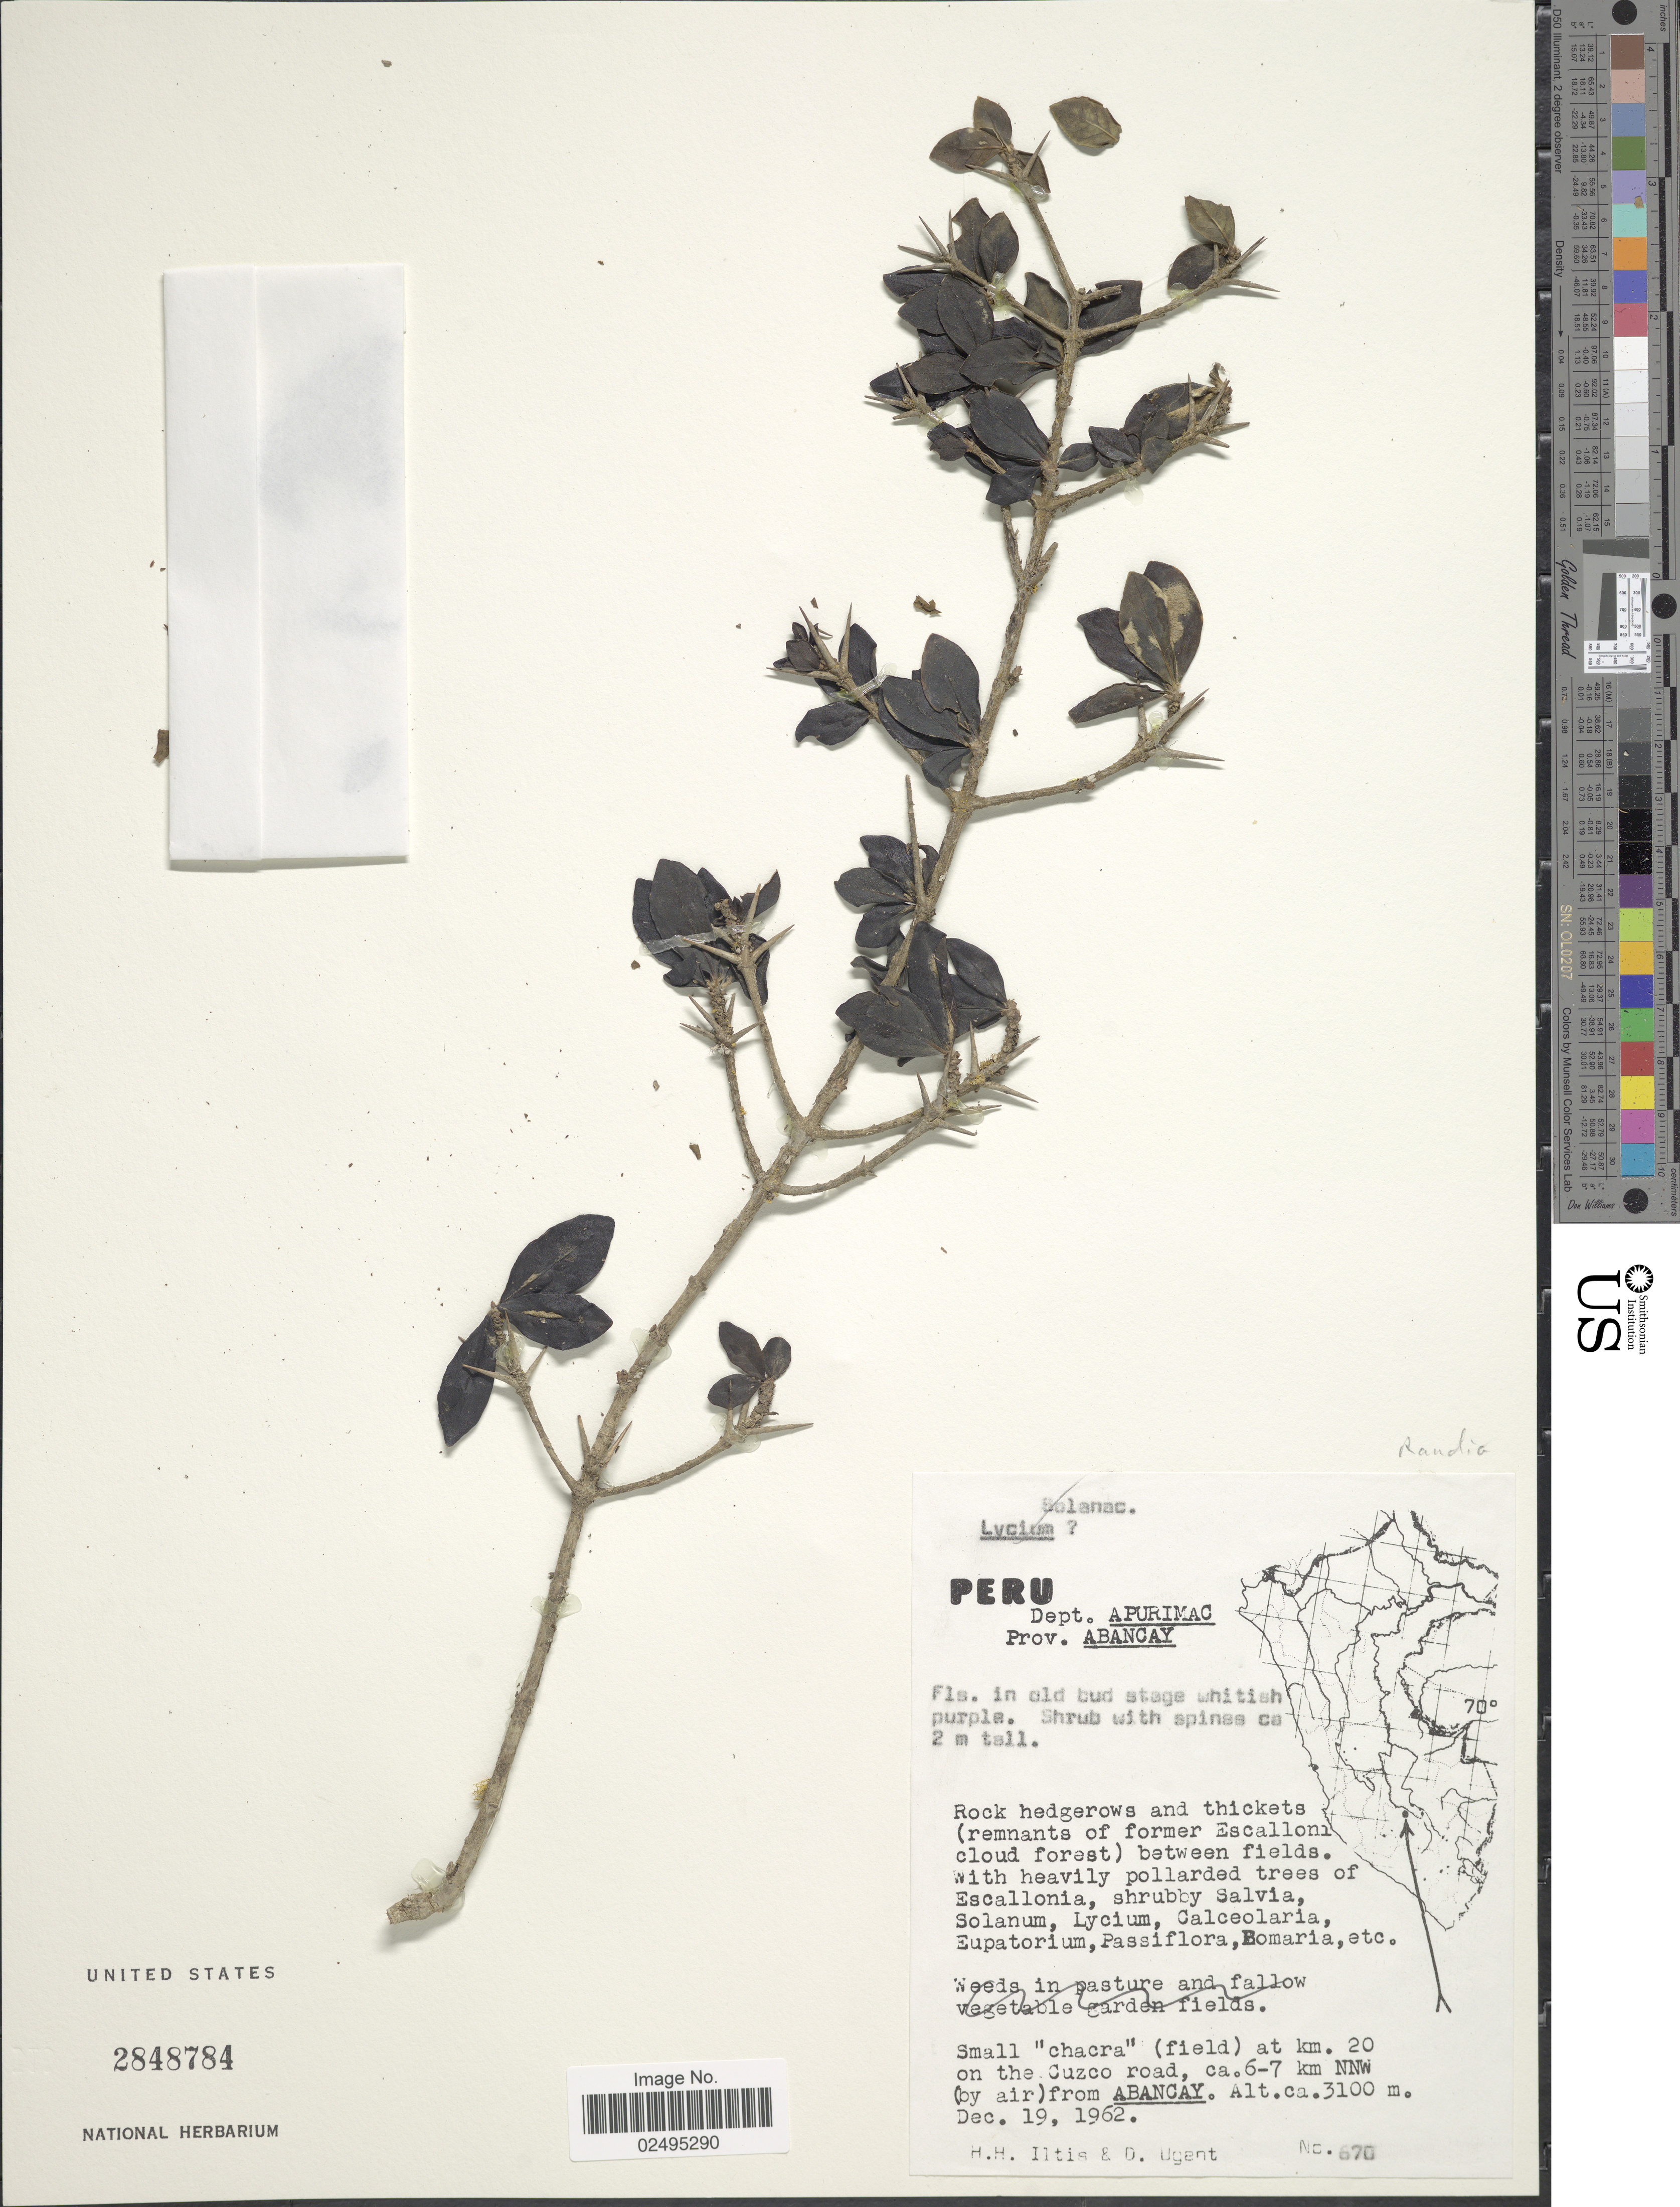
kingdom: Plantae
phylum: Tracheophyta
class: Magnoliopsida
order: Gentianales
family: Rubiaceae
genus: Randia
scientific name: Randia sp.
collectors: H. H. Iltis & D. Ugent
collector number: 670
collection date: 1962-12-19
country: Peru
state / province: Apurímac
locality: Dept. Apurimac, Prov. Abancay, at km 20 on the Cuzco road,6-7 km NNW (by air) from Abancay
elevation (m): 3100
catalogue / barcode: US 2848784